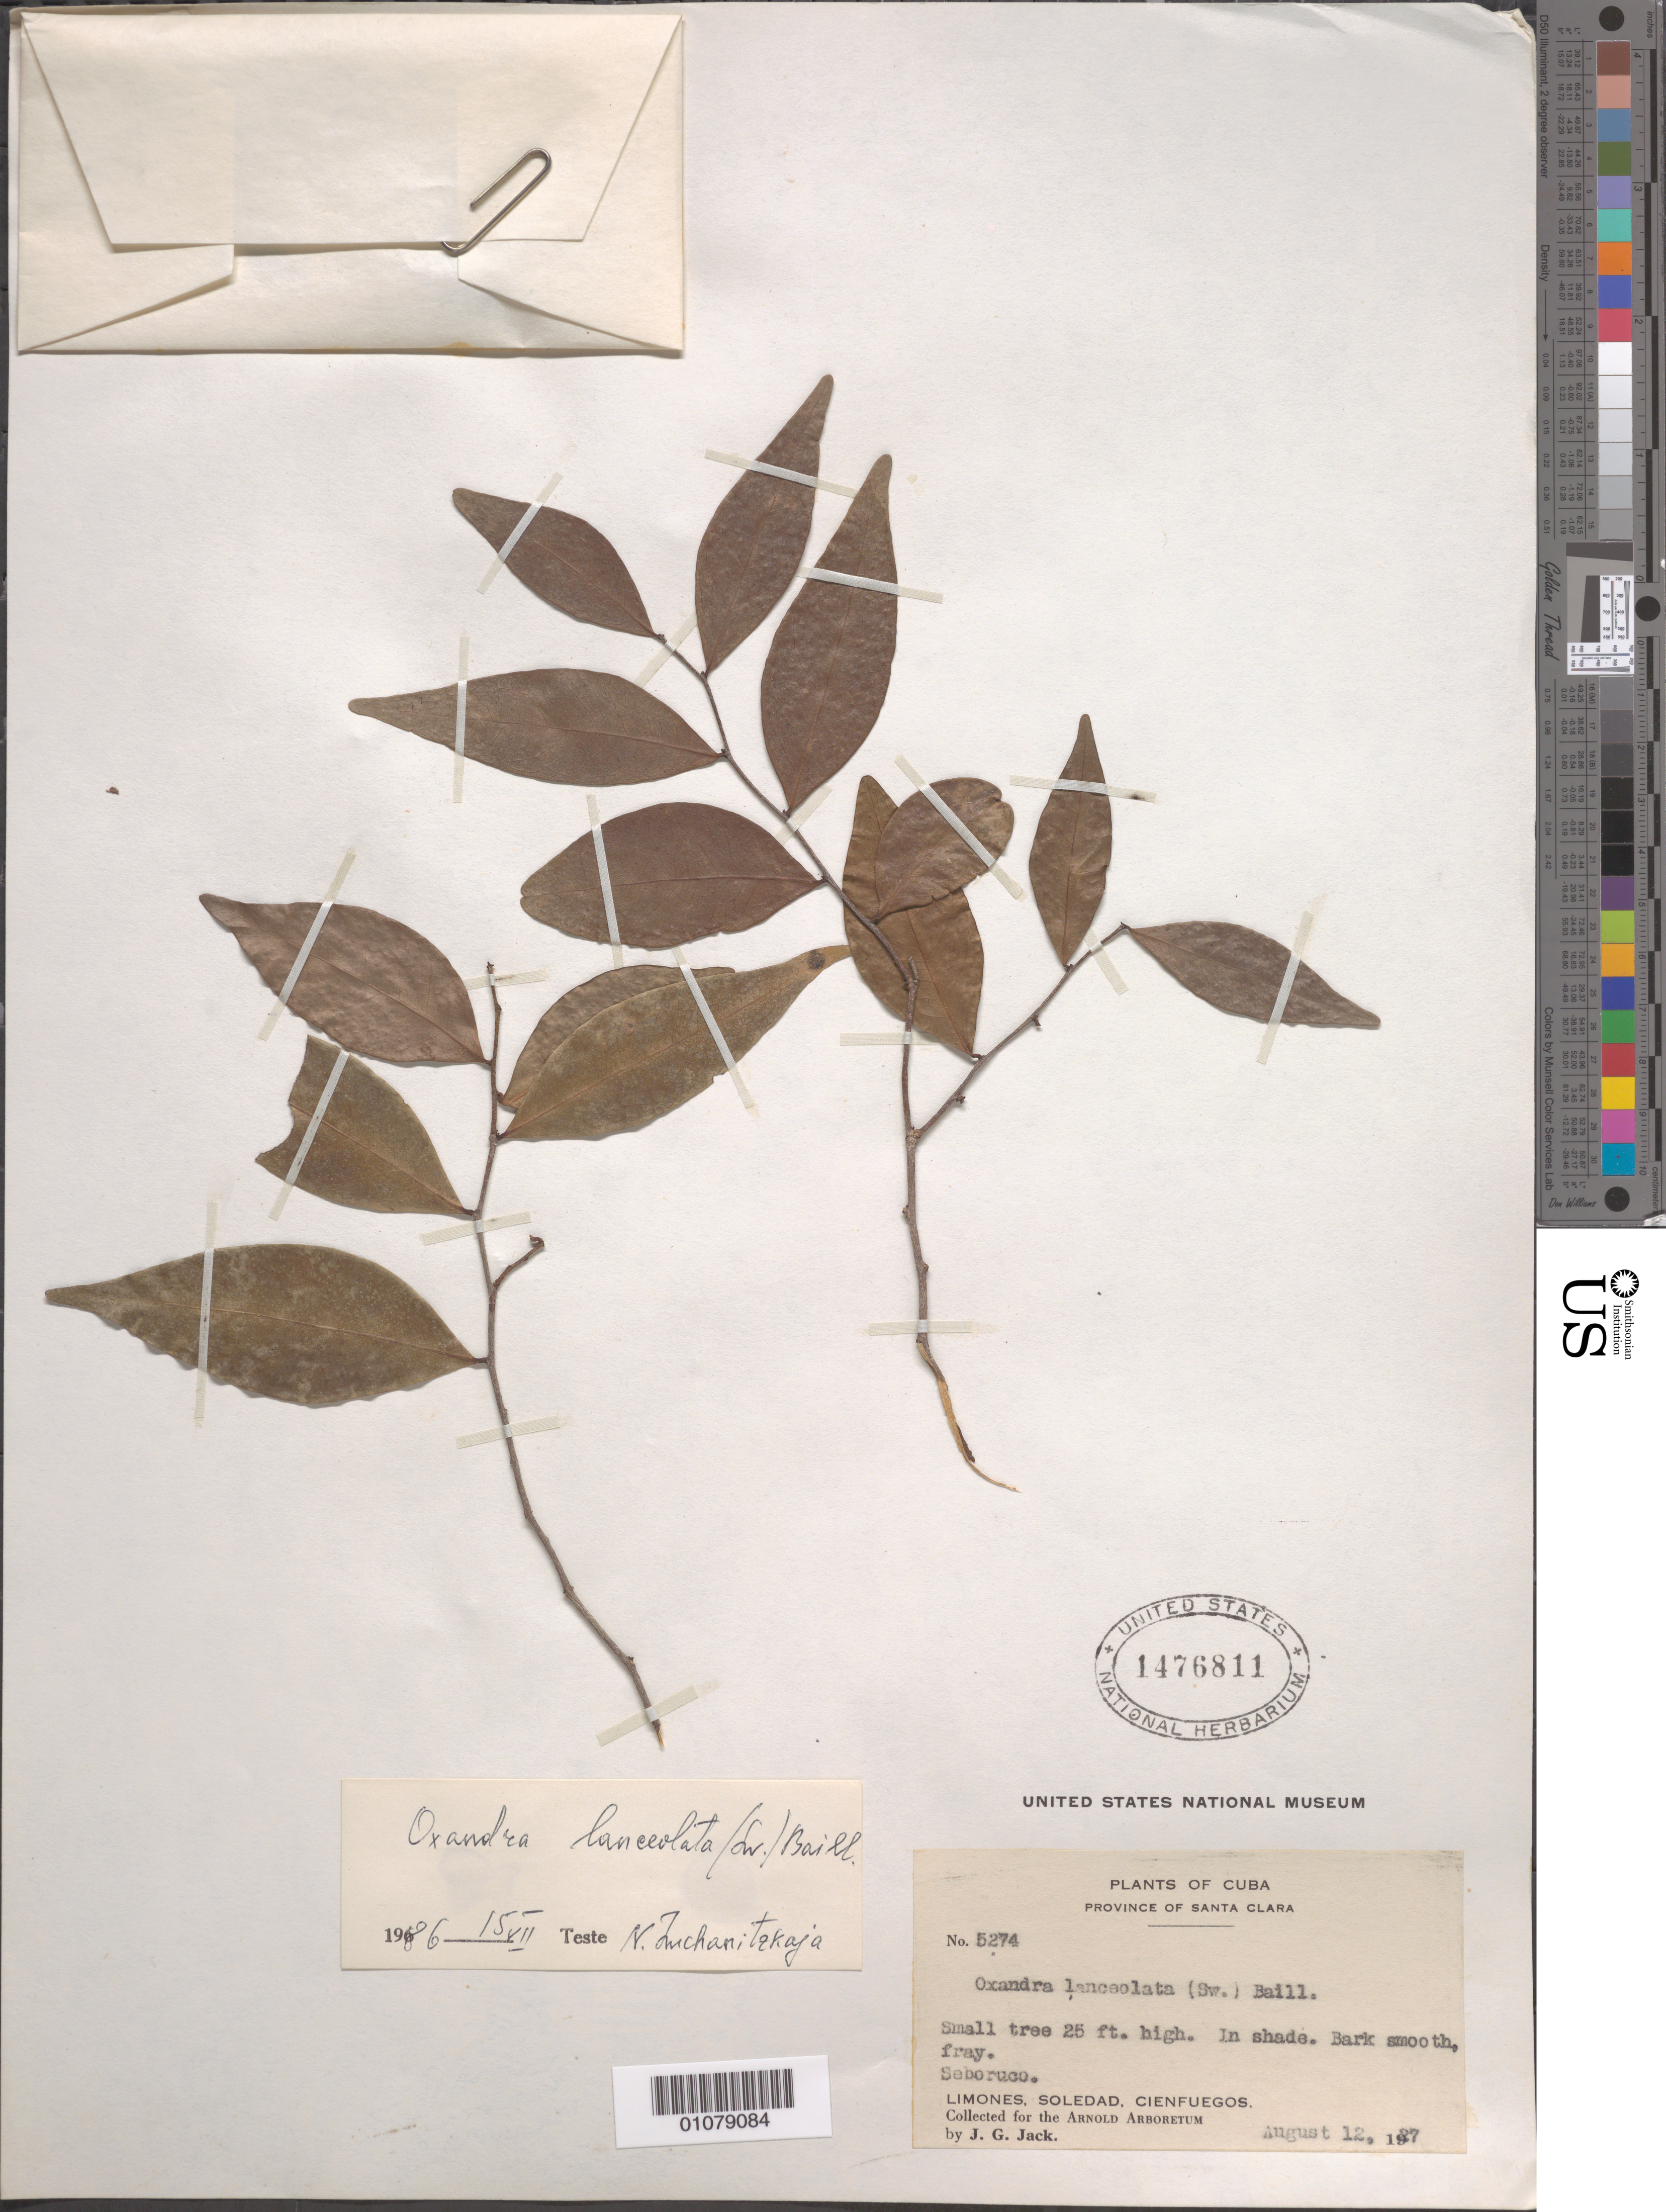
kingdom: Plantae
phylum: Tracheophyta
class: Magnoliopsida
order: Magnoliales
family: Annonaceae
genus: Oxandra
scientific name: Oxandra lanceolata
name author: (Sw.) Baill.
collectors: J. G. Jack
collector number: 5274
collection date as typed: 12 Aug 1927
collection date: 1927-08-12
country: Cuba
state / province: Cienfuegos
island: Cuba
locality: Seboruco(?) Limones, Soledad, Cienfuegos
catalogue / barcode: US 1476811